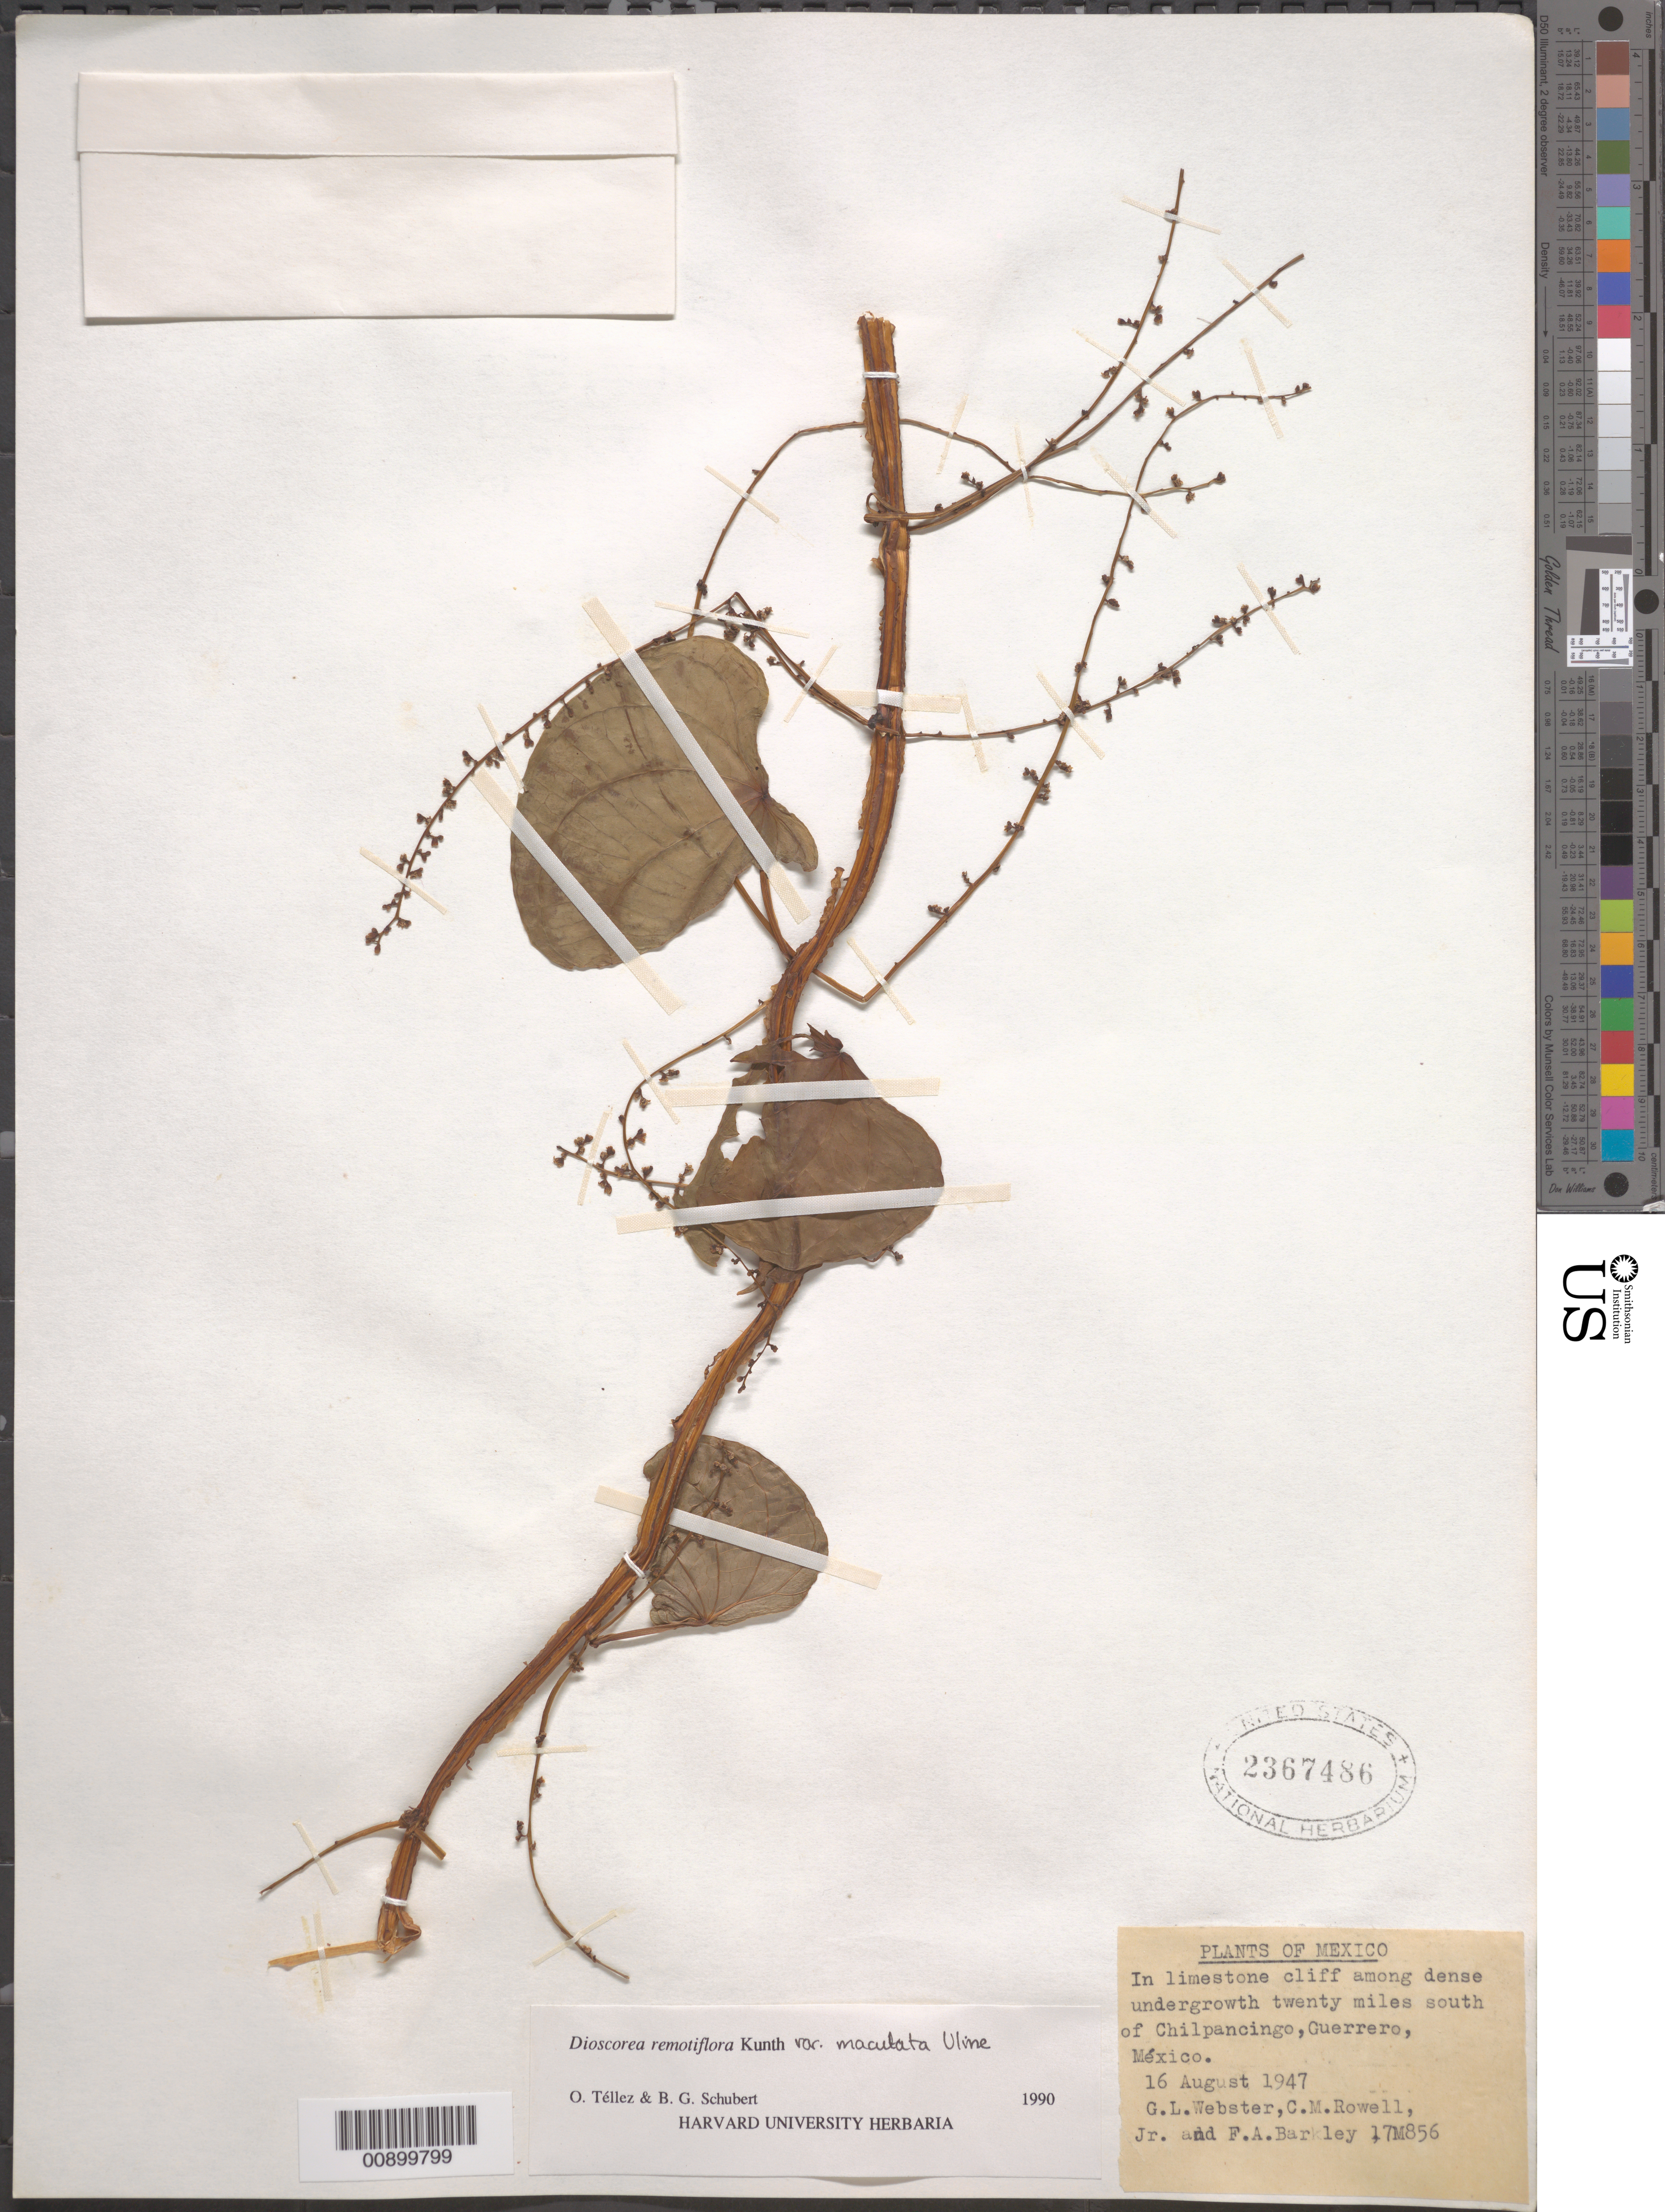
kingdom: Plantae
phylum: Tracheophyta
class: Liliopsida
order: Dioscoreales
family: Dioscoreaceae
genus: Dioscorea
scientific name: Dioscorea remotiflora var. maculata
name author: Uline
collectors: G. L. Webster, C. M. Rowell & F. A. Barkley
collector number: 17M856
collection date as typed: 16 Aug 1947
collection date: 1947-08-16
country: Mexico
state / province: Guerrero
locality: Twenty miles south of Chilpancingo, Guerrero.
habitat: In limestone cliff among dense undergrowth.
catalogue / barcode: US 2367486